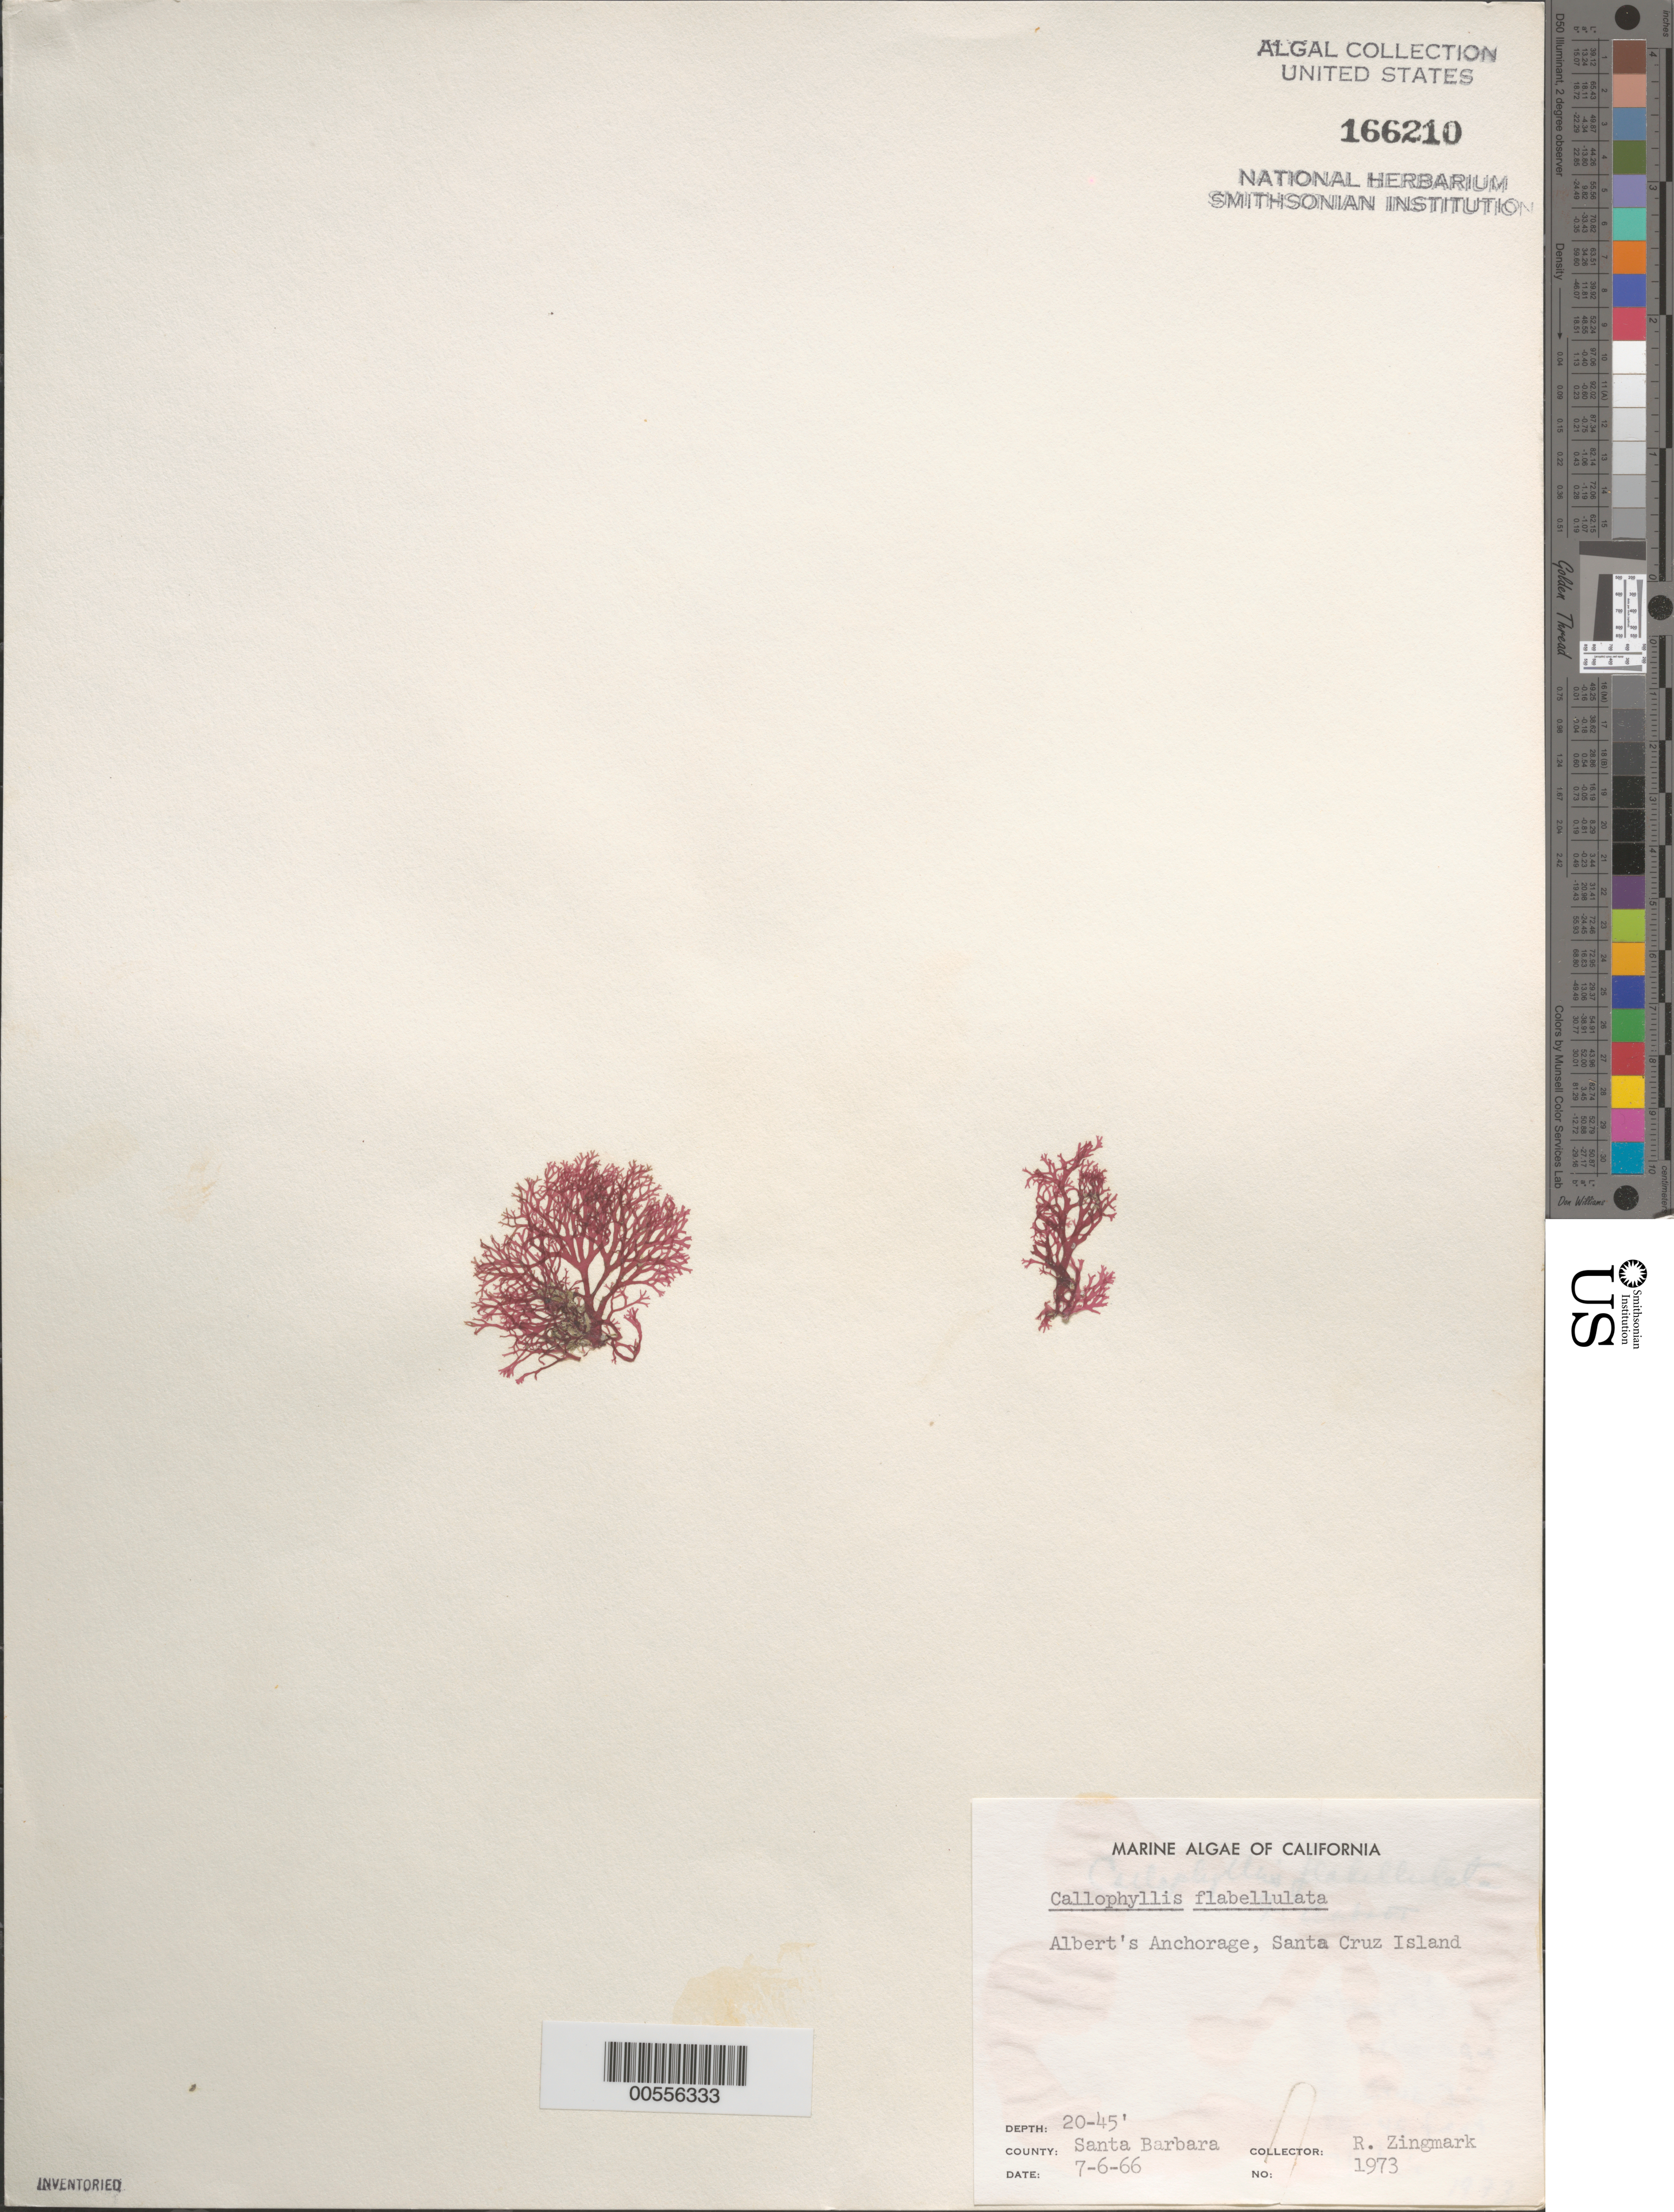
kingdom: Plantae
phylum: Rhodophyta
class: Florideophyceae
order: Gigartinales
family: Kallymeniaceae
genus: Callophyllis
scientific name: Callophyllis flabellulata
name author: Harv.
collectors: R. Zingmark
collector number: Neushul 1973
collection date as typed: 06 Jul 1966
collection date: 1966-07-06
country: United States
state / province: California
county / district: Santa Barbara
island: Santa Cruz Island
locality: Albert's Anchorage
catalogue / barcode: US 166210